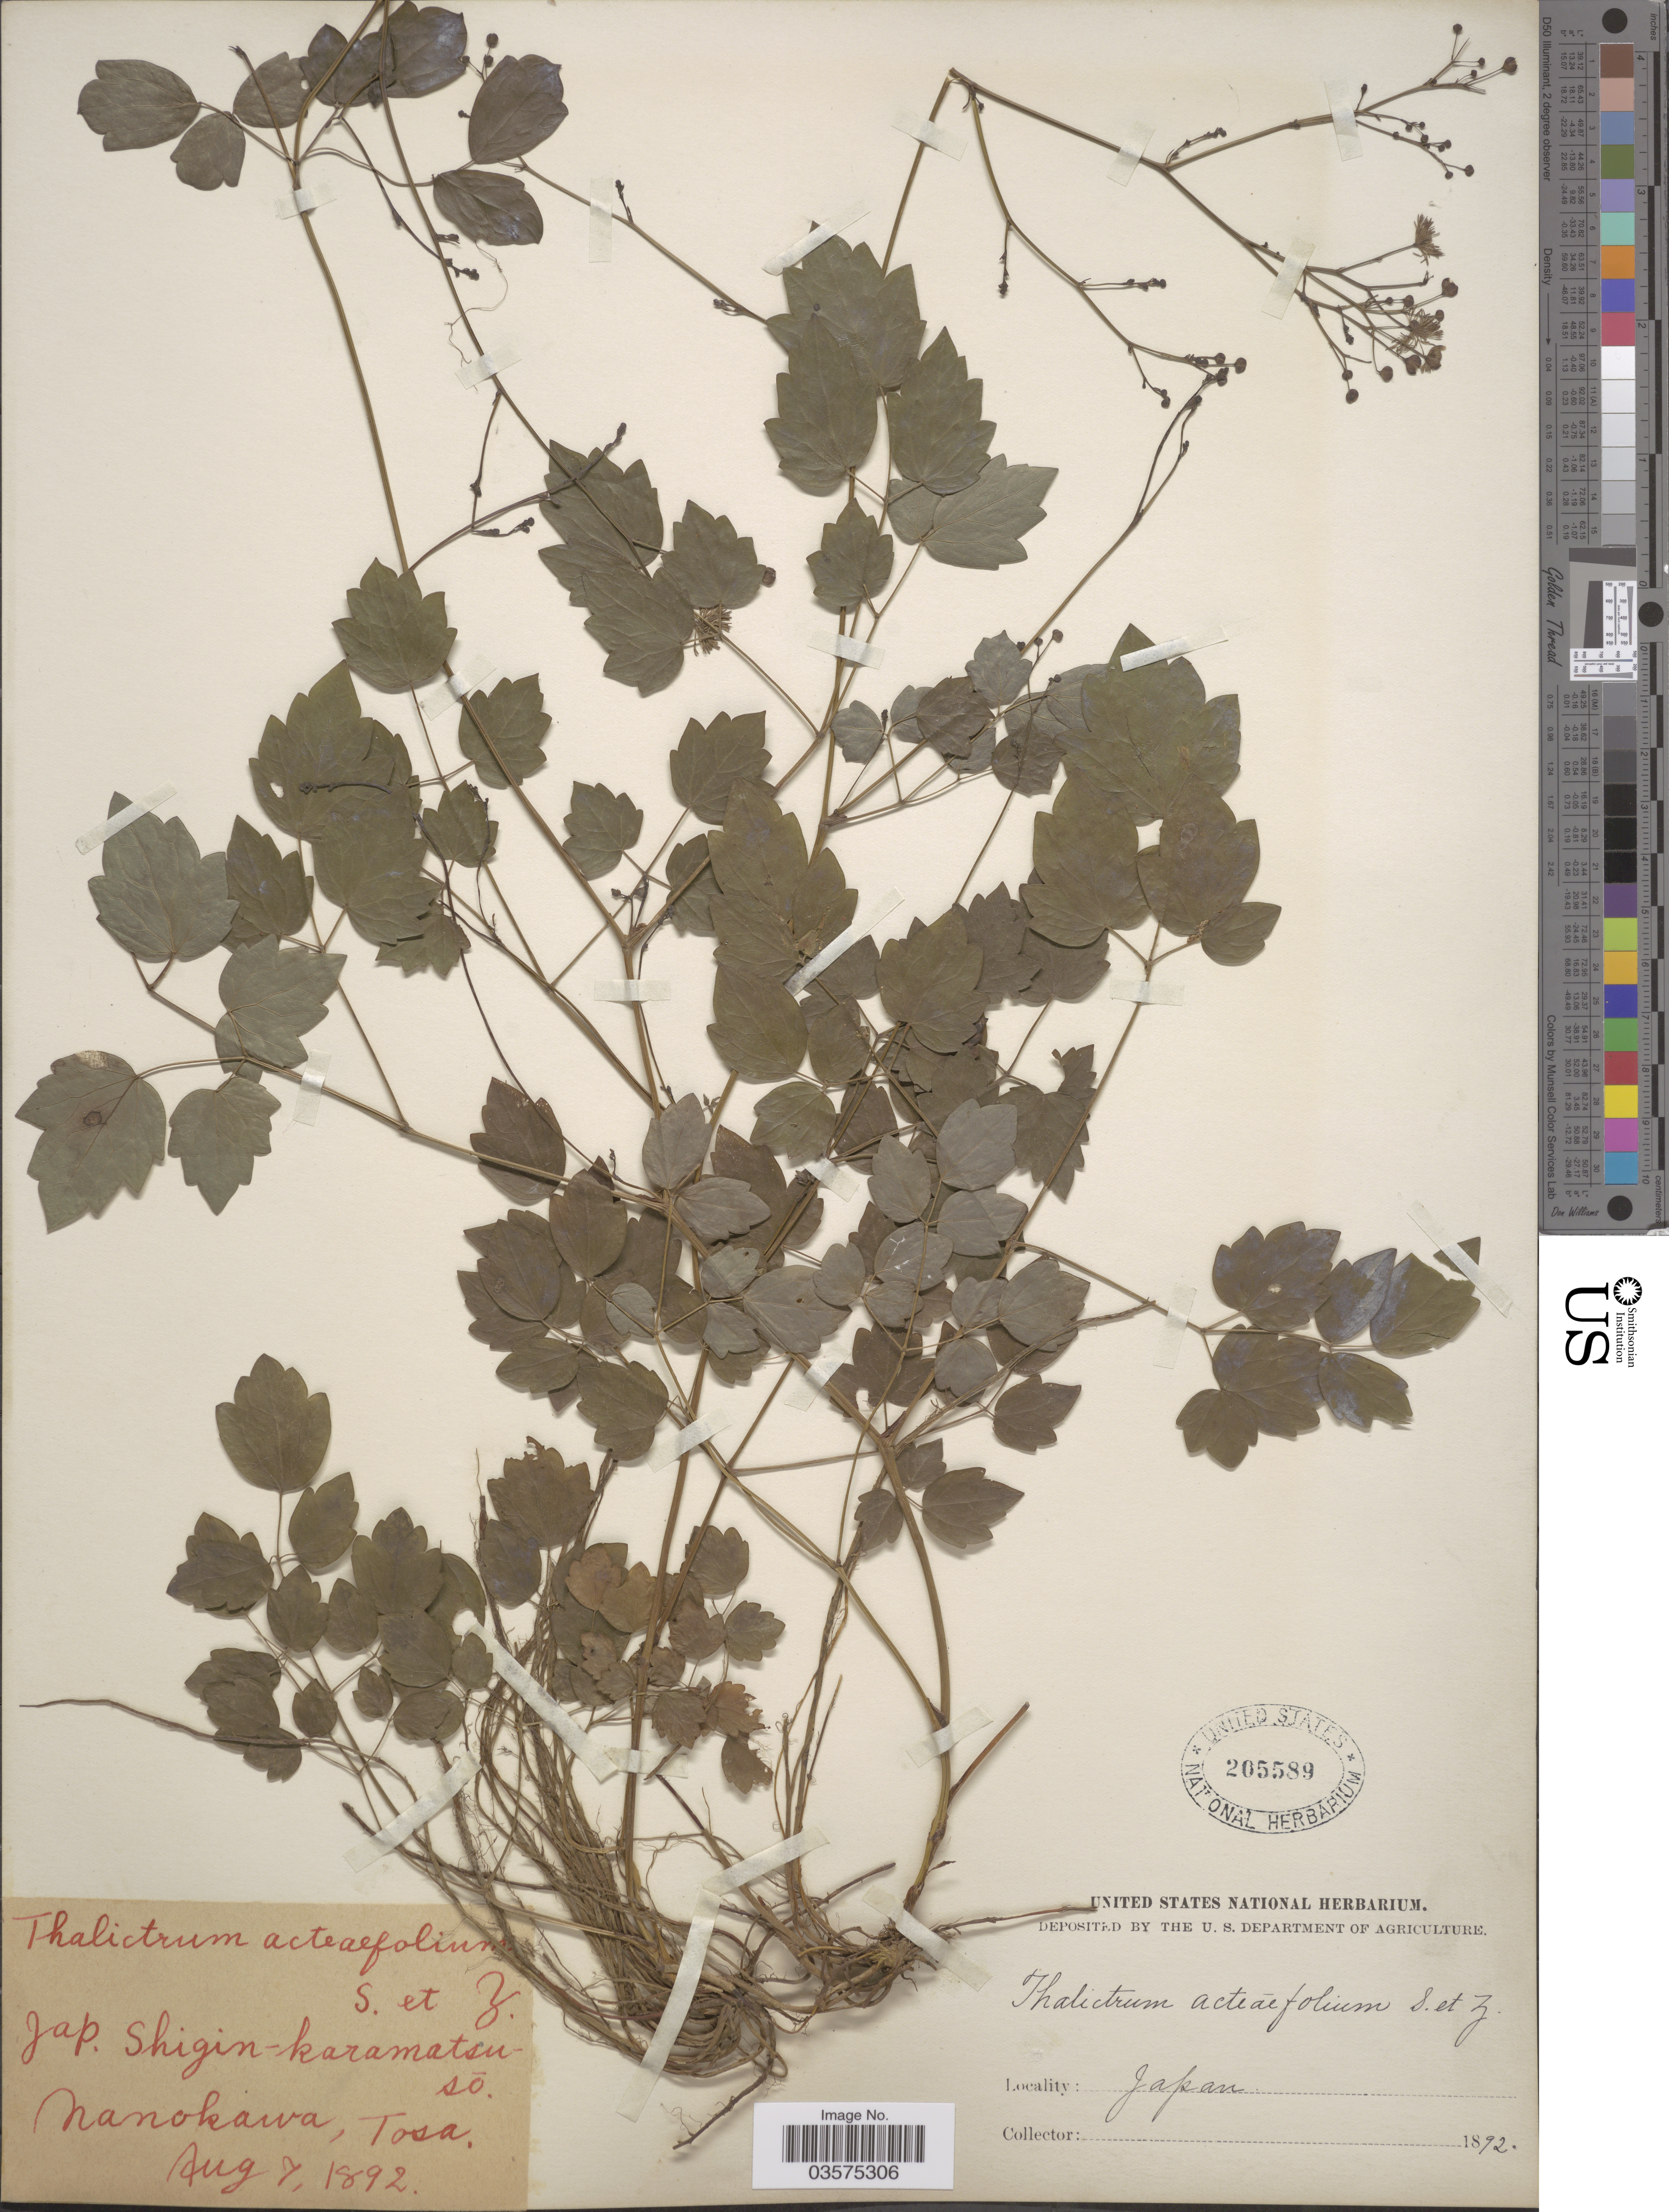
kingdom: Plantae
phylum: Tracheophyta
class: Magnoliopsida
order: Ranunculales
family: Ranunculaceae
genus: Thalictrum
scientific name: Thalictrum actaeifolium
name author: Siebold & Zucc.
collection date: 1892-08-07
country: Japan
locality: Nanokawa, Tosa.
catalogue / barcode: US 205589